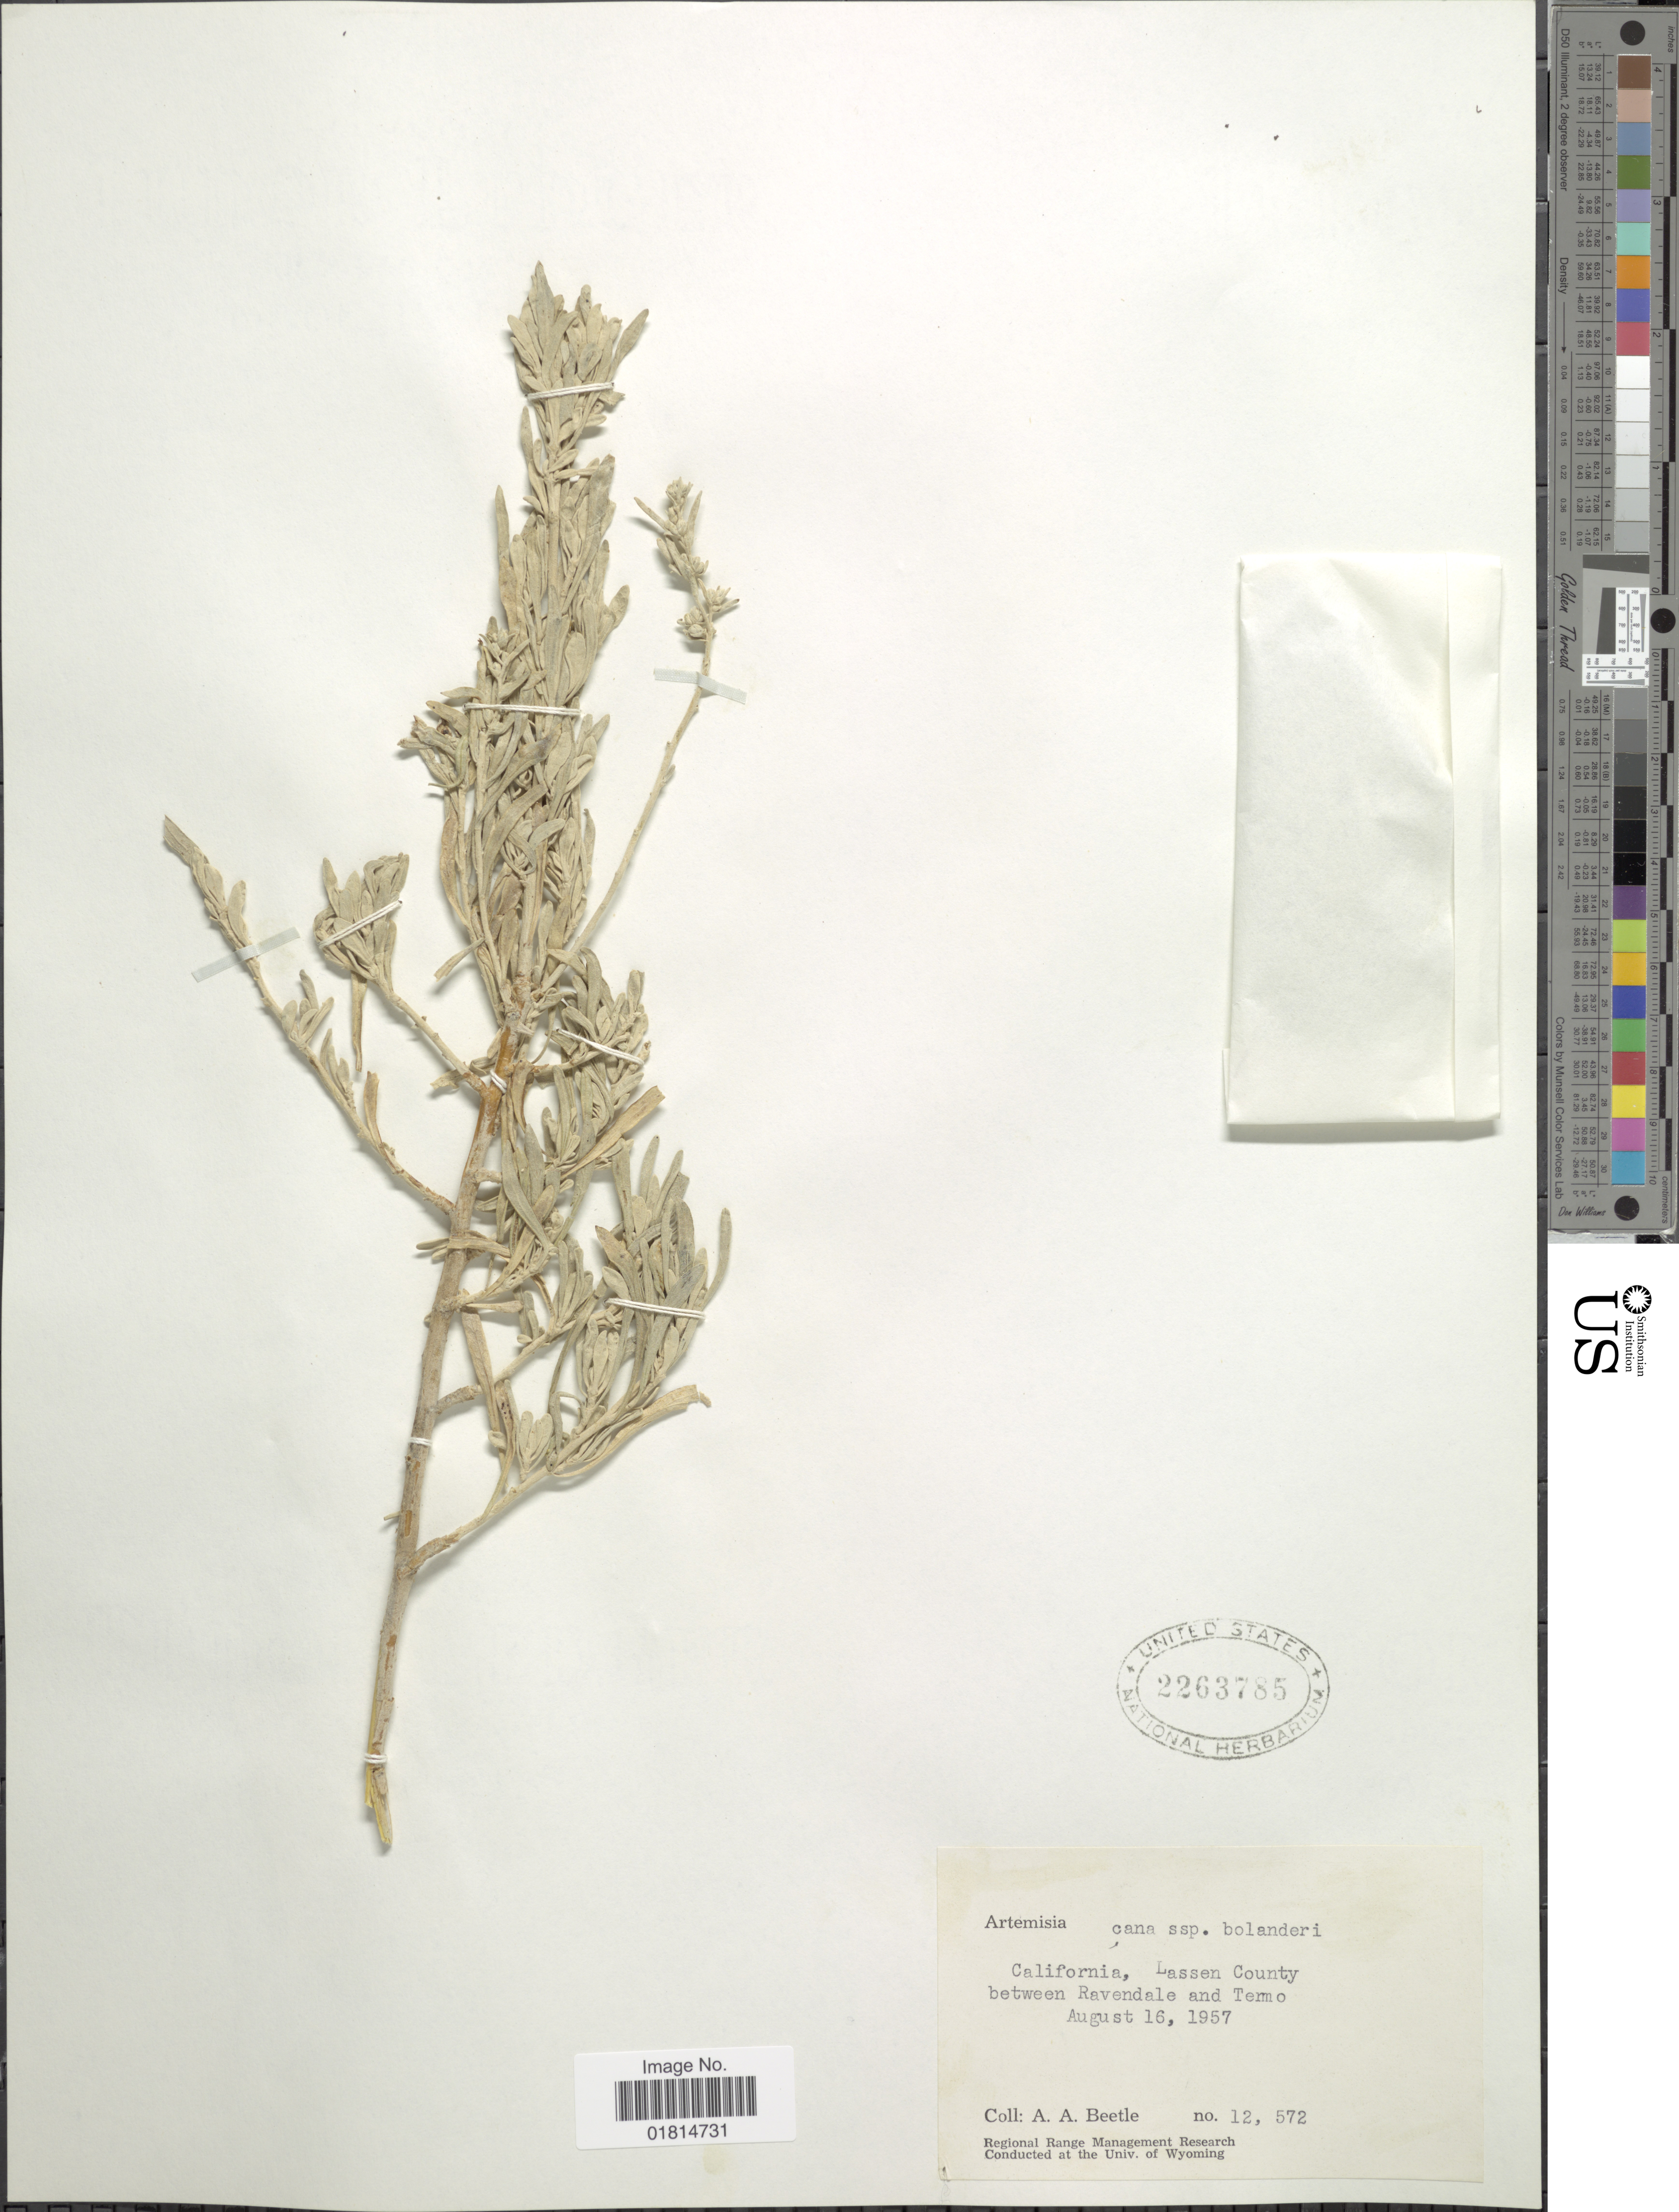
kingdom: Plantae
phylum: Tracheophyta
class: Magnoliopsida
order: Asterales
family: Asteraceae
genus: Artemisia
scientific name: Artemisia cana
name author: Pursh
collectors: A. A. Beetle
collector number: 12572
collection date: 1957-08-16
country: United States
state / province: California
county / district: Lassen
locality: California, Lassen County between Ravendale and Termo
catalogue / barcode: US 2263785